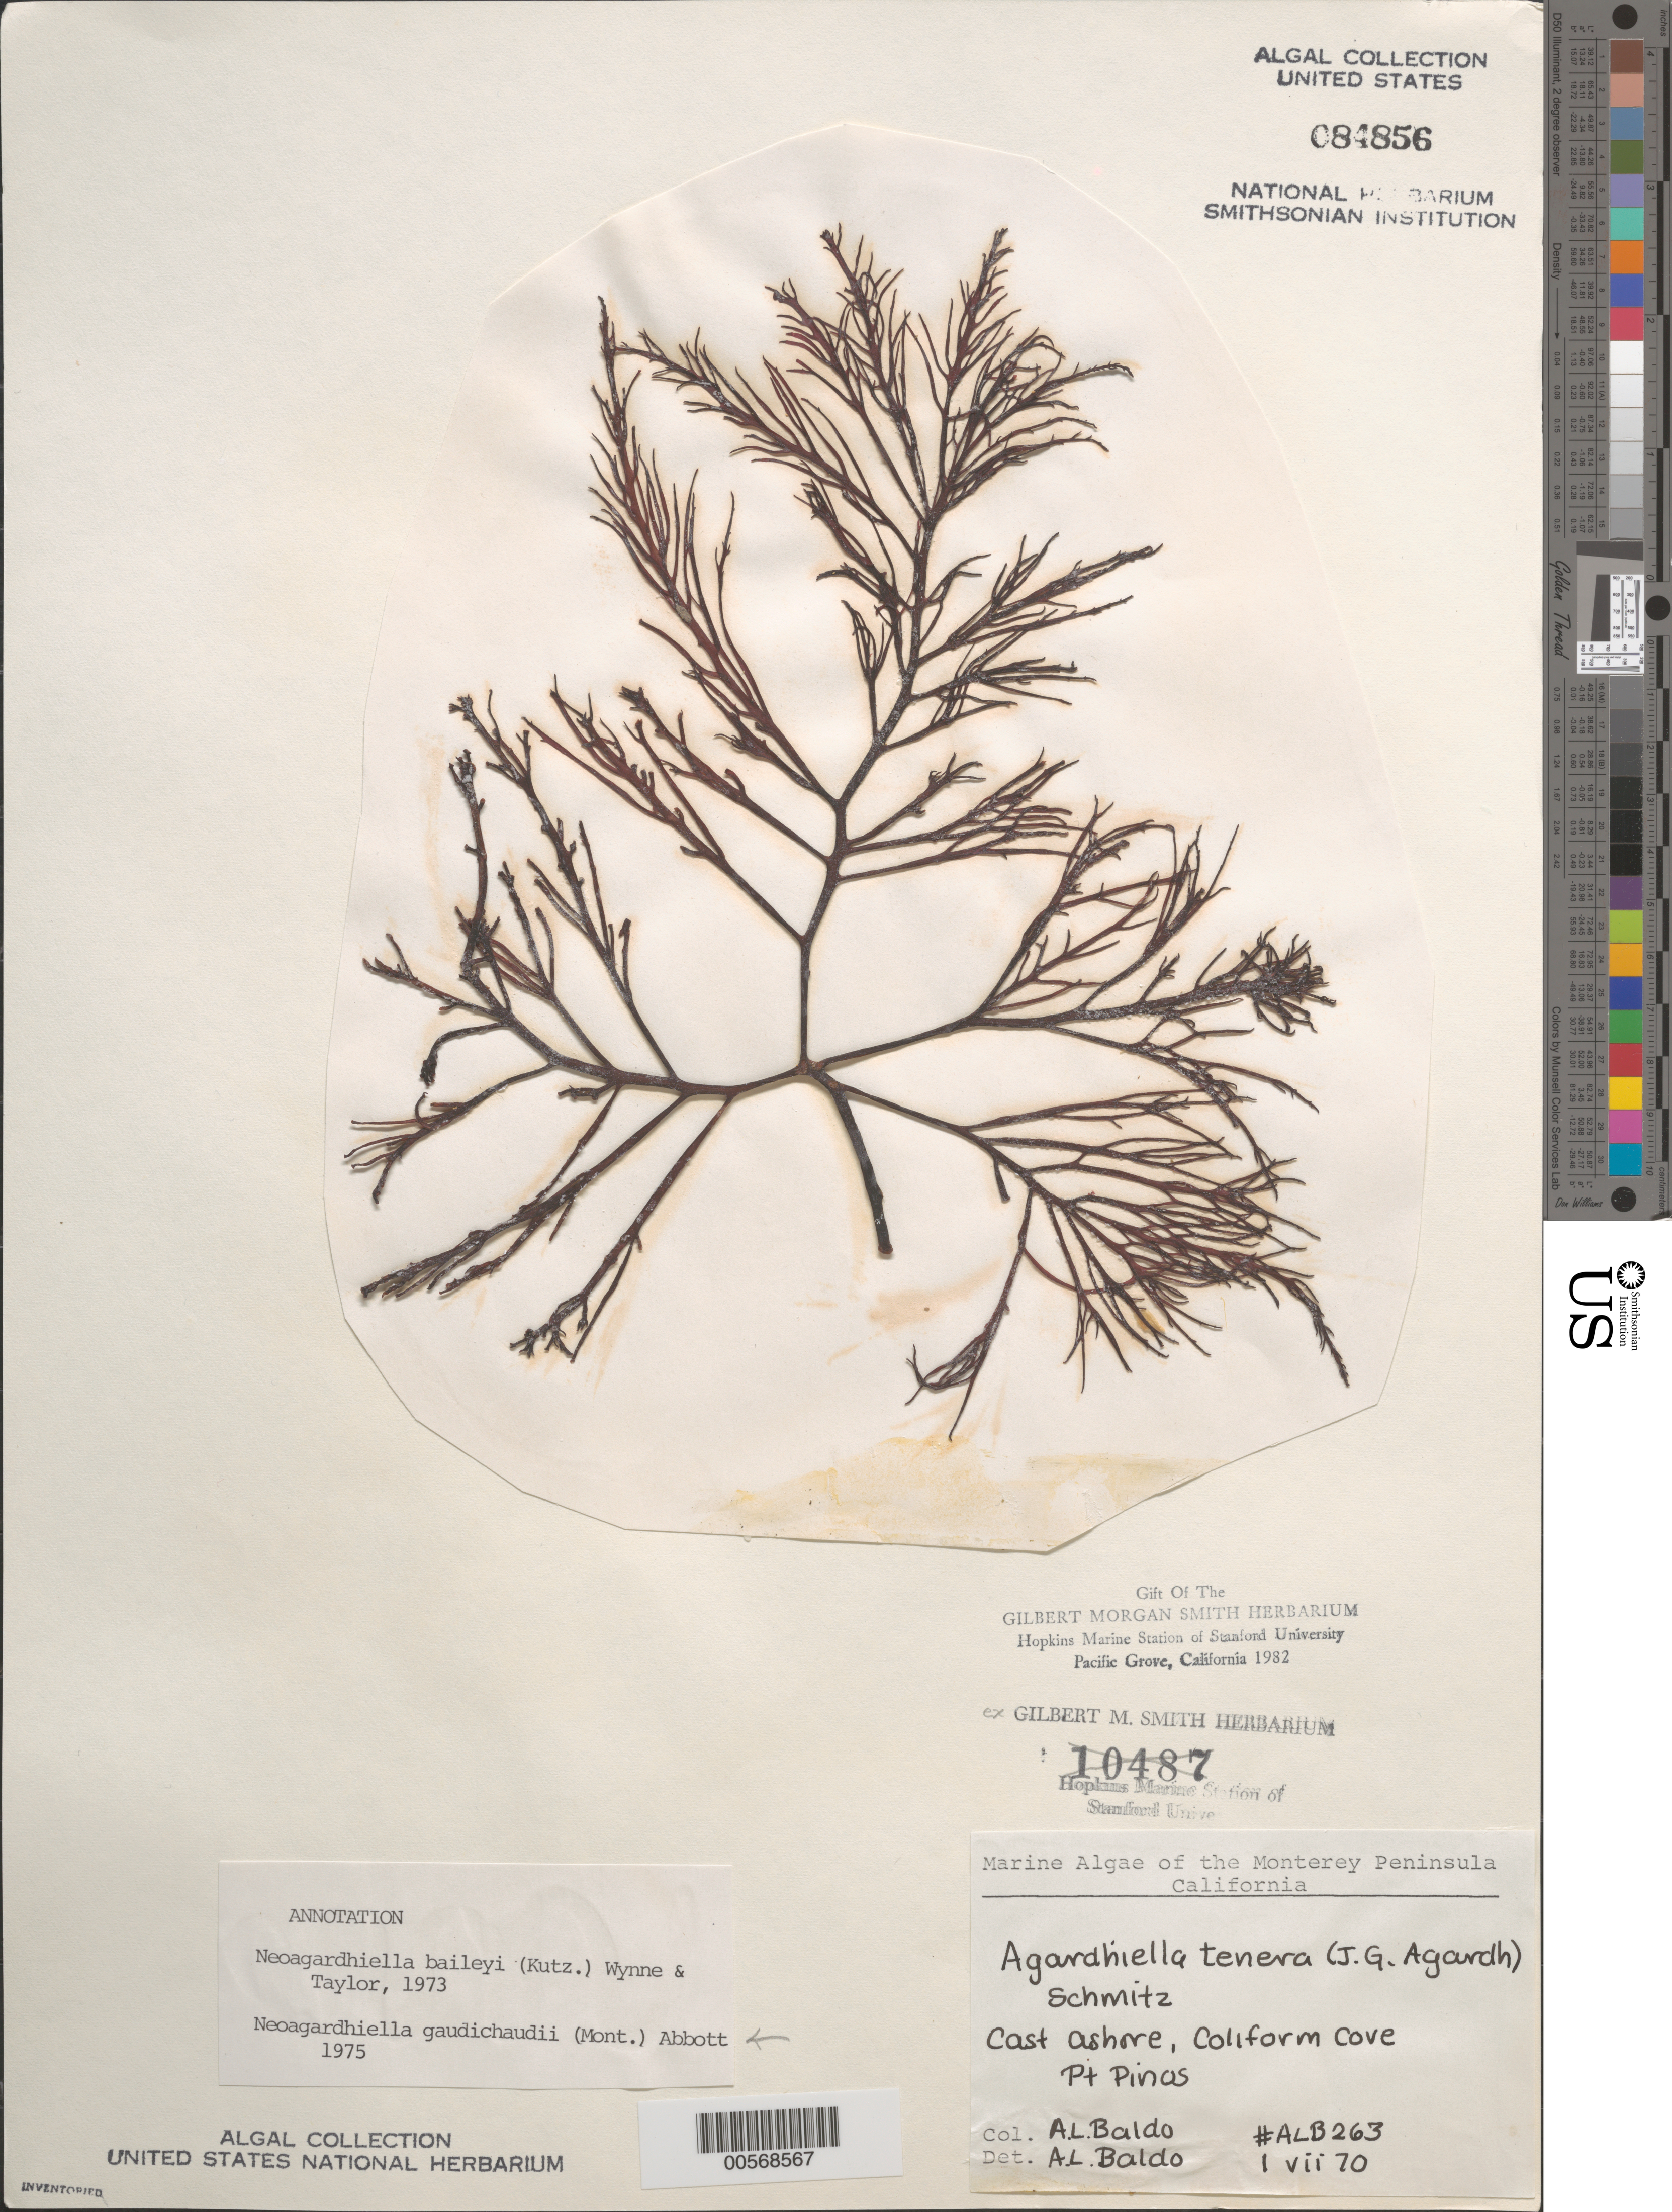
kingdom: Plantae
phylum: Rhodophyta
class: Florideophyceae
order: Gigartinales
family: Solieriaceae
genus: Sarcodiotheca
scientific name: Sarcodiotheca gaudichaudii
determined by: Algae name updating Project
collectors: A. Baldo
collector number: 263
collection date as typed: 01 Jul 1970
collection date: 1970-07-01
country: United States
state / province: California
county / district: Monterey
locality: Coliform Cove, Point Pinos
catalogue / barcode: US 84856